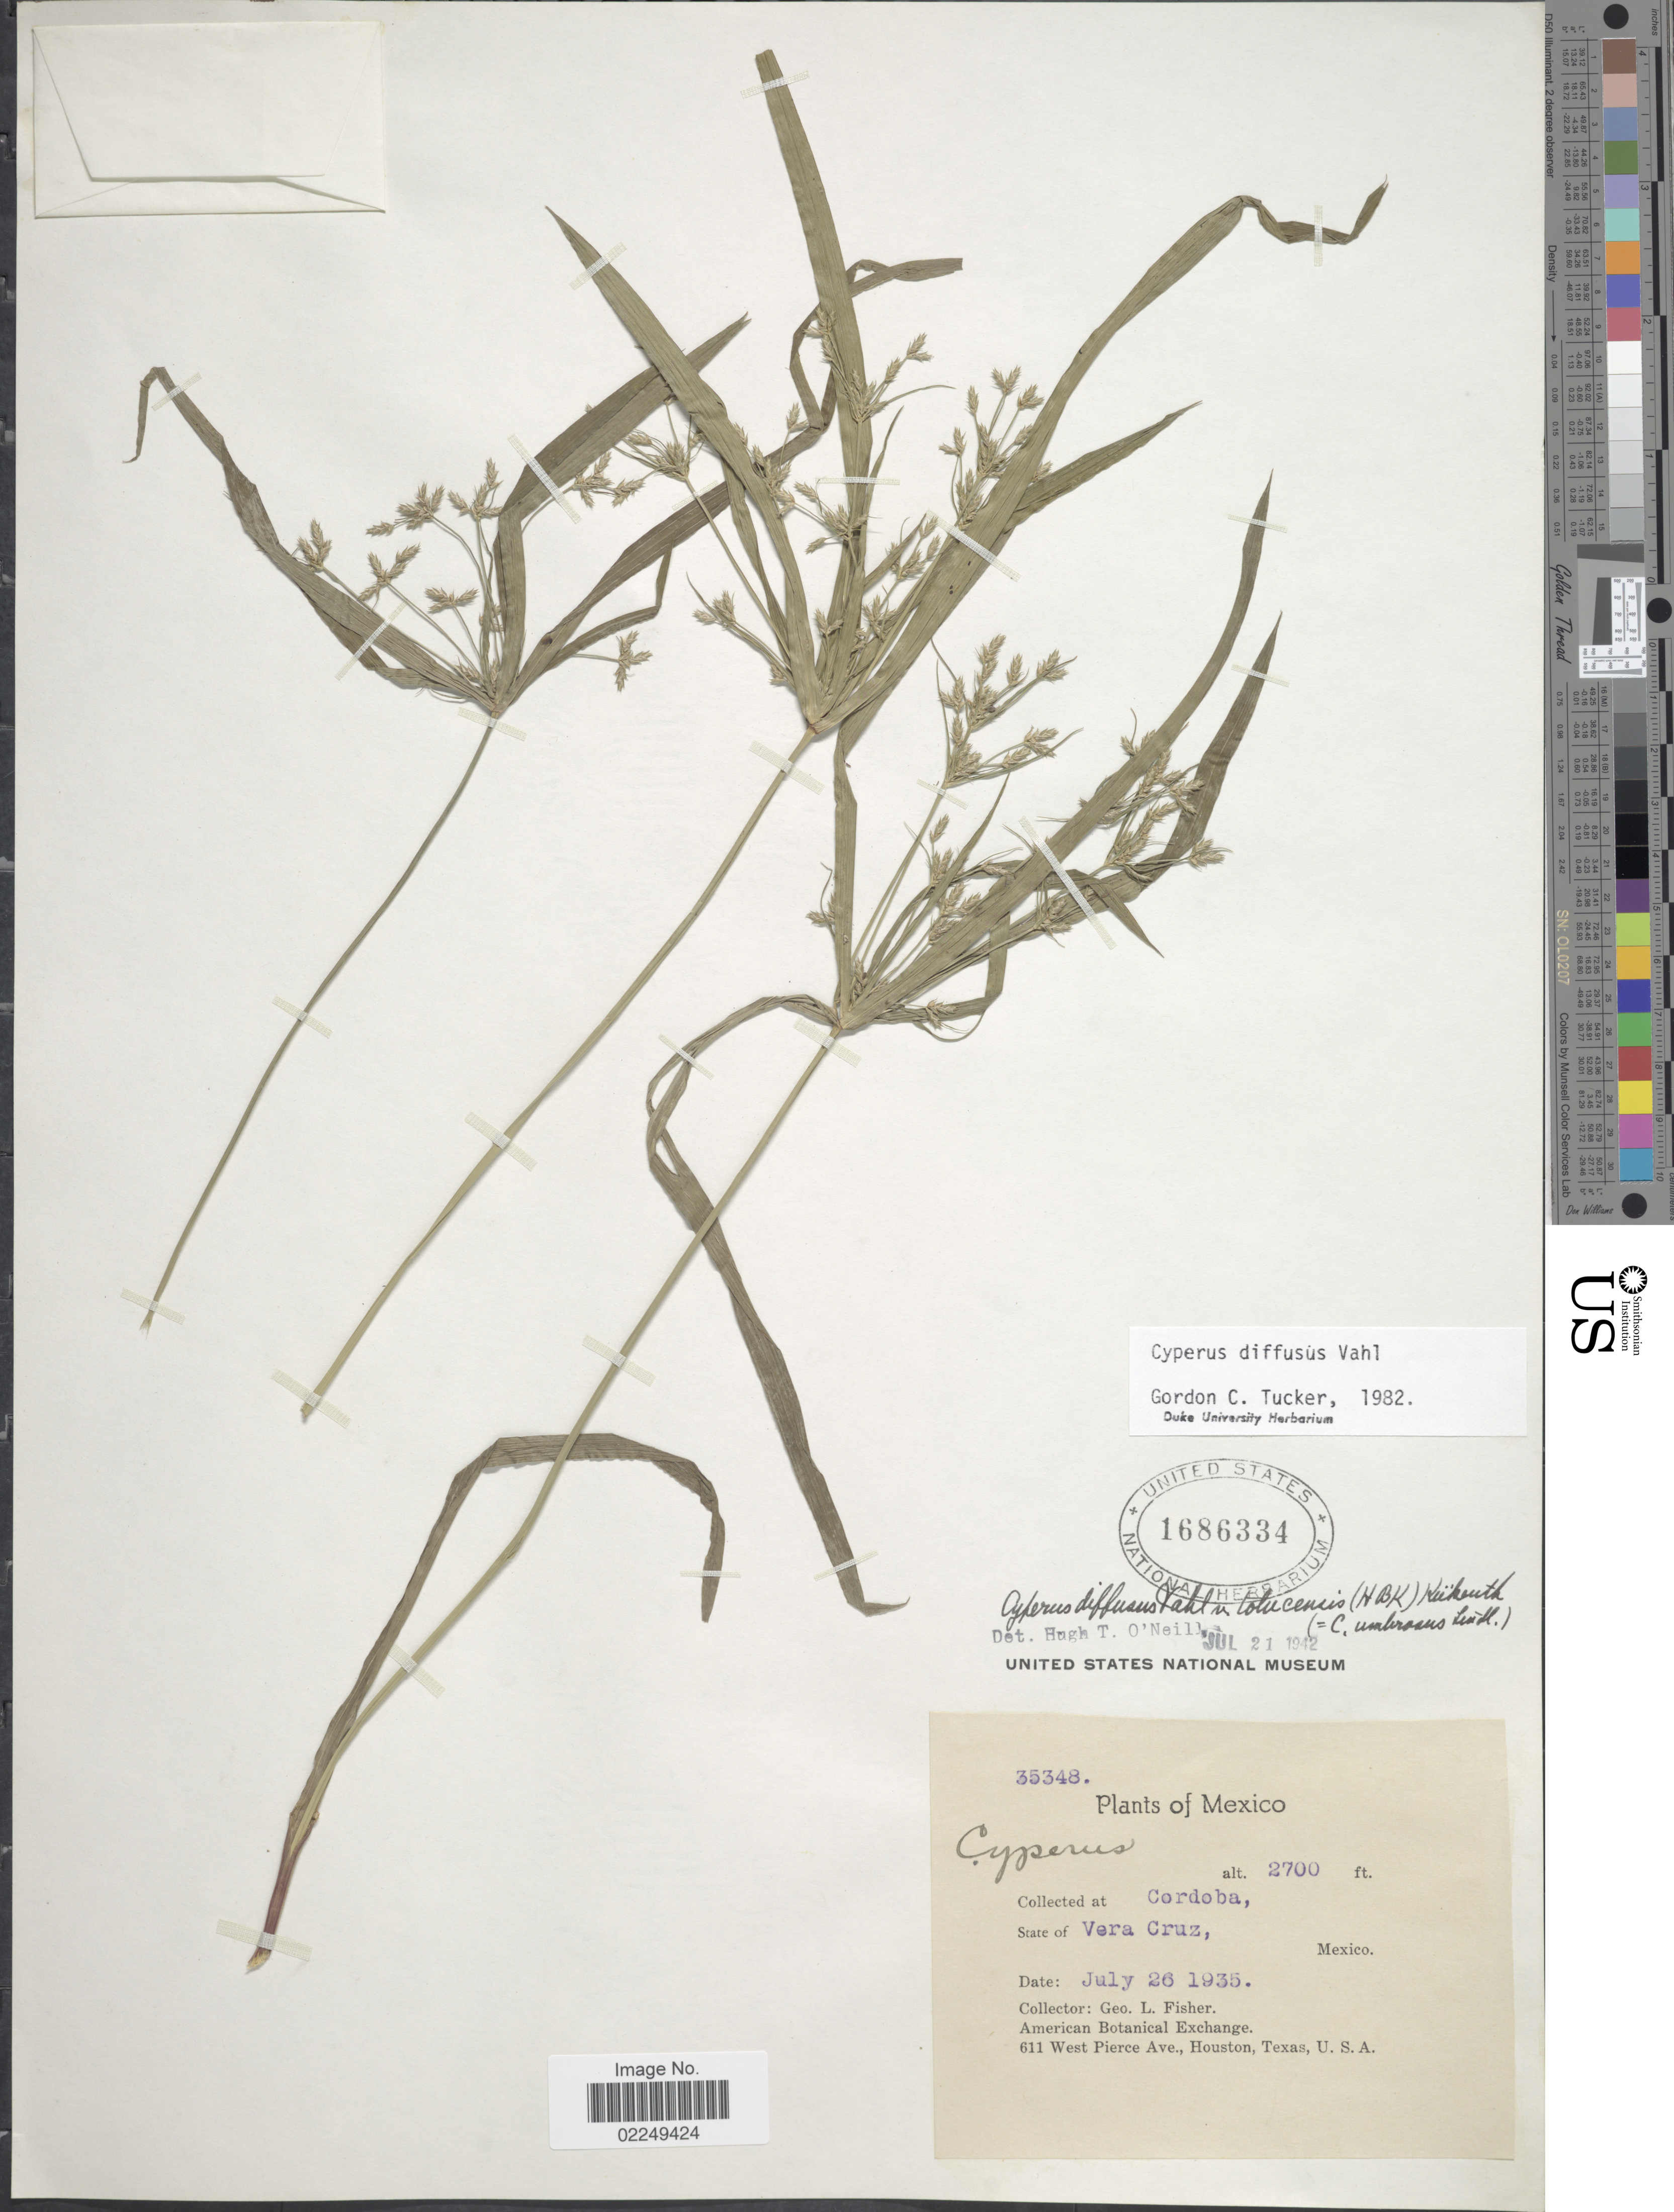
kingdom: Plantae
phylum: Tracheophyta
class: Liliopsida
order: Poales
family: Cyperaceae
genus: Cyperus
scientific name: Cyperus laxus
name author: Lam.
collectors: G. L. Fisher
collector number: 35348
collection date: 1935-07-26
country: Mexico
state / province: Veracruz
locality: Cordoba, State of Vera Cruz, Mexico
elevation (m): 823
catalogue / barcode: US 1686334